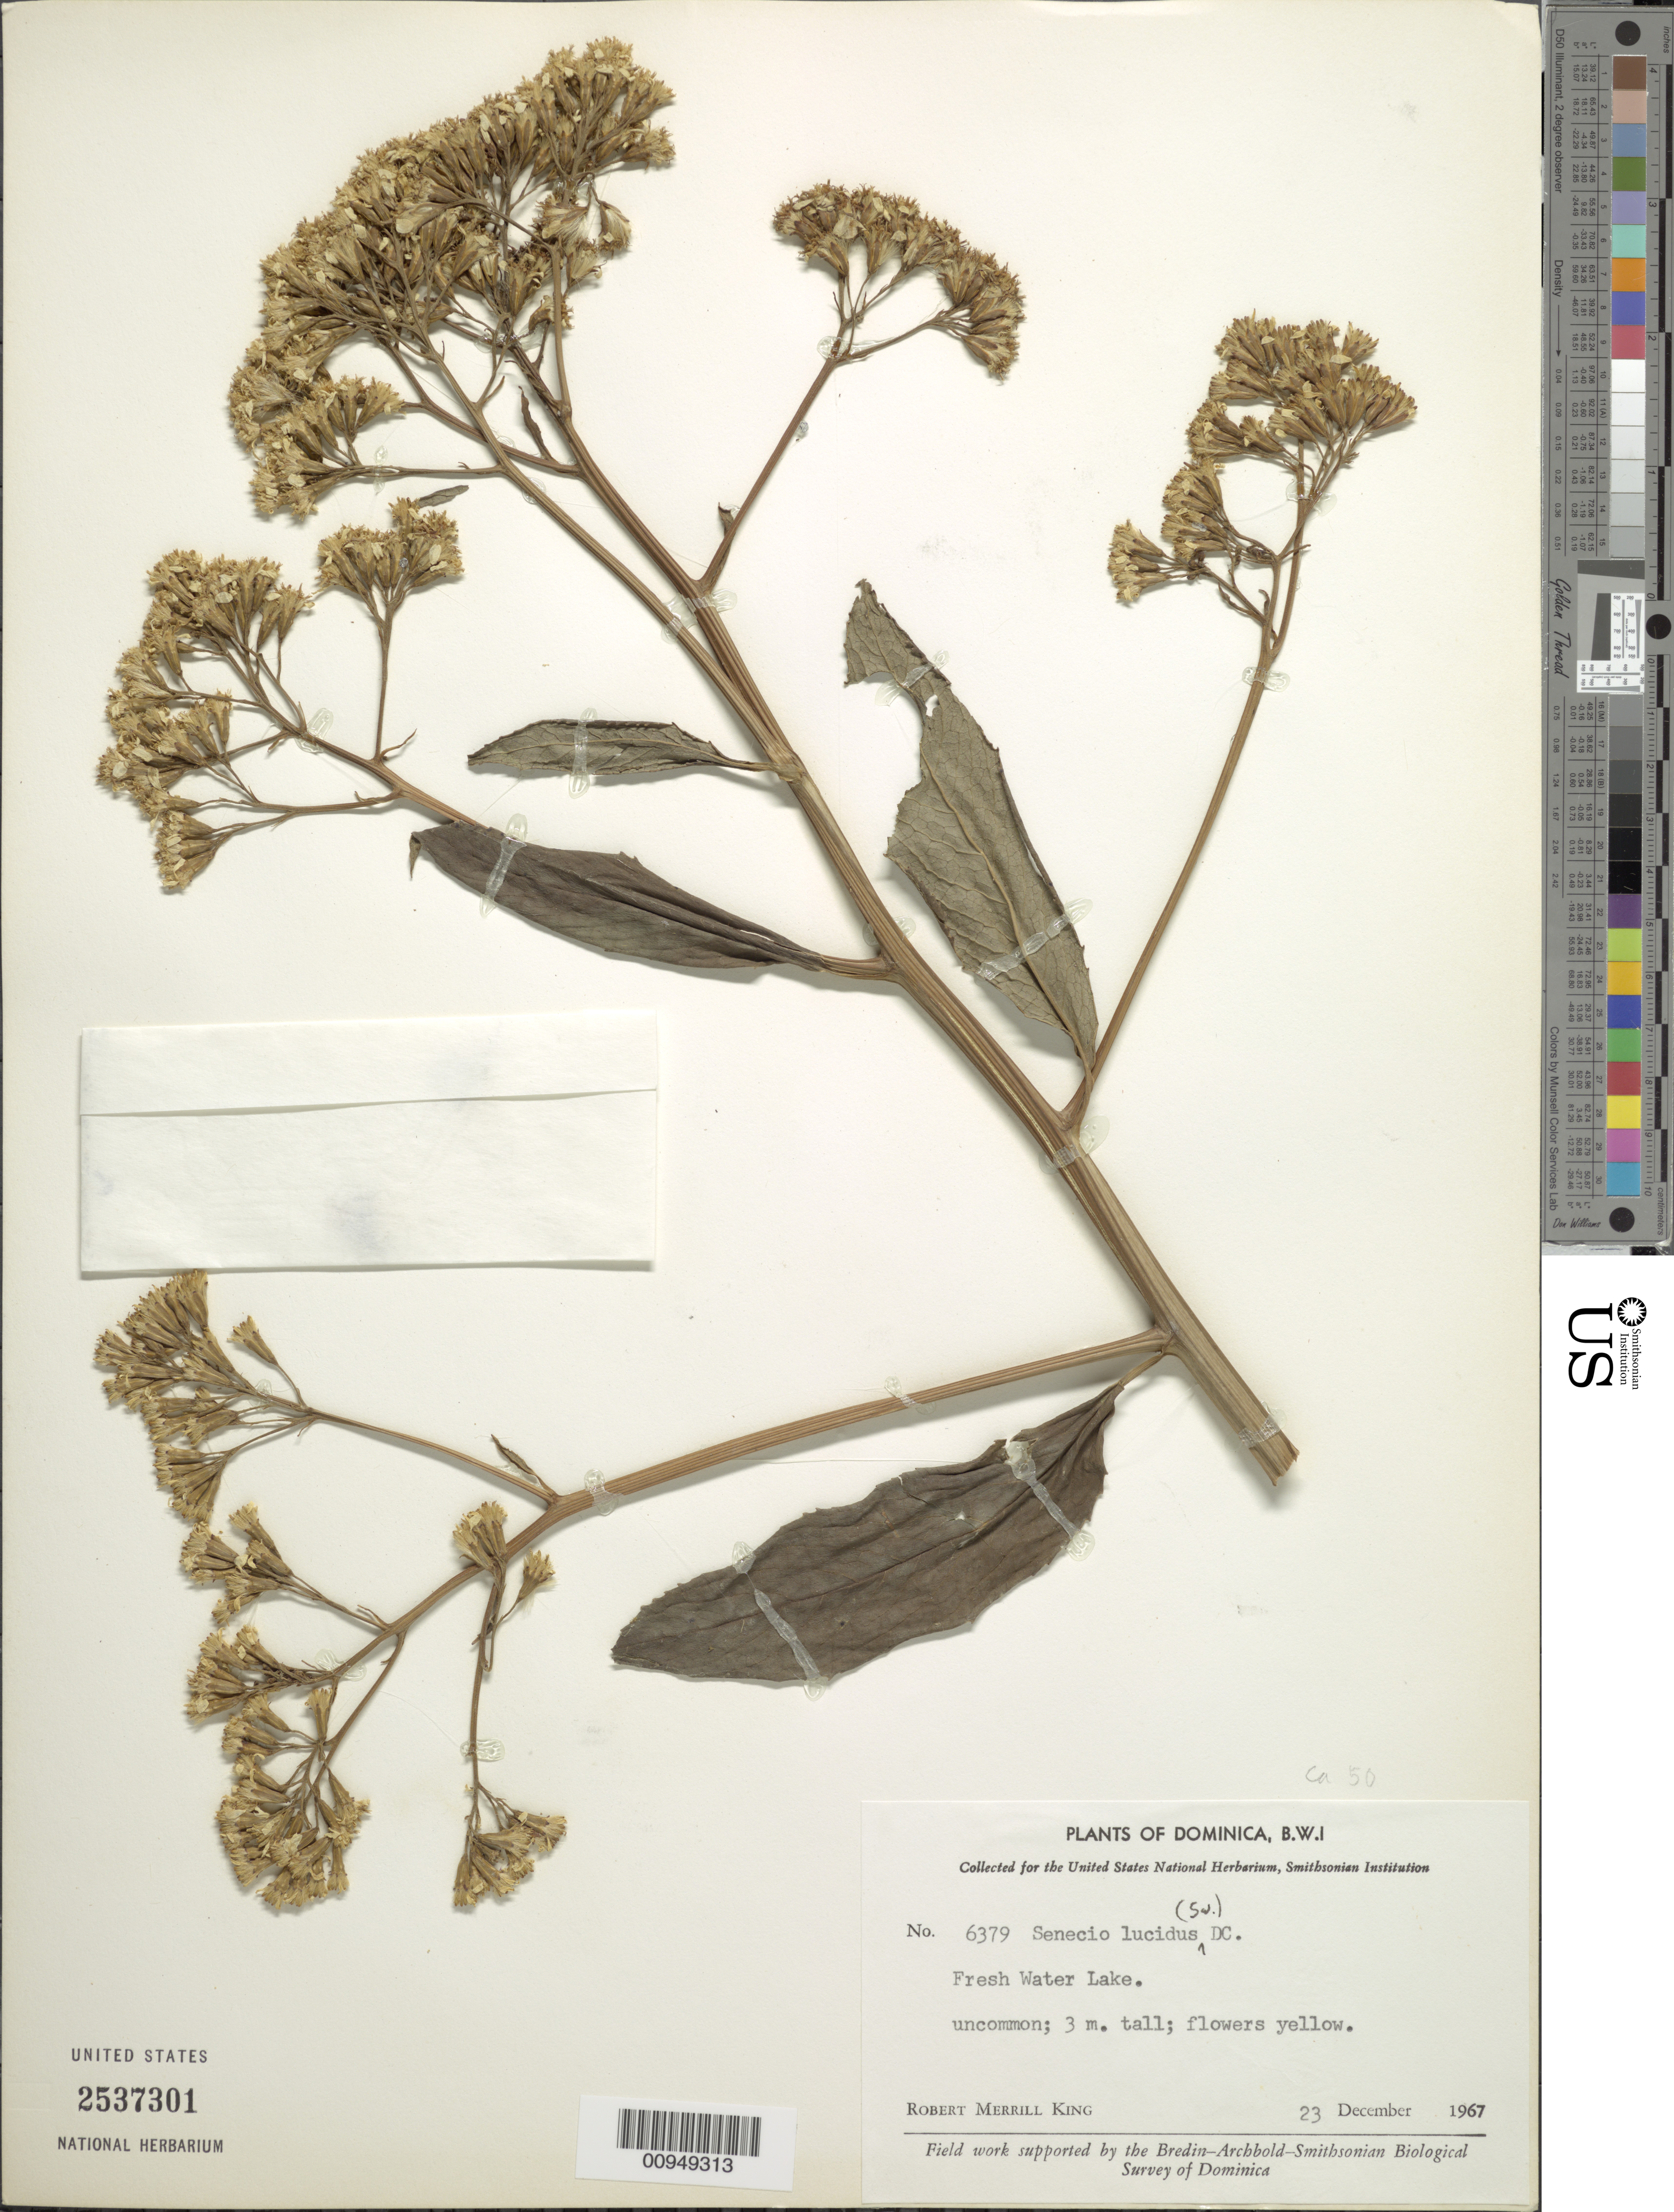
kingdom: Plantae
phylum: Tracheophyta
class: Magnoliopsida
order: Asterales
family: Asteraceae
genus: Senecio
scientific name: Senecio lucidus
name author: (Sw.) DC.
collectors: R. M. King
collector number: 6379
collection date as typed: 23 Dec 1967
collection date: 1967-12-23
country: Dominica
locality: Fresh Water Lake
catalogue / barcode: US 2537301